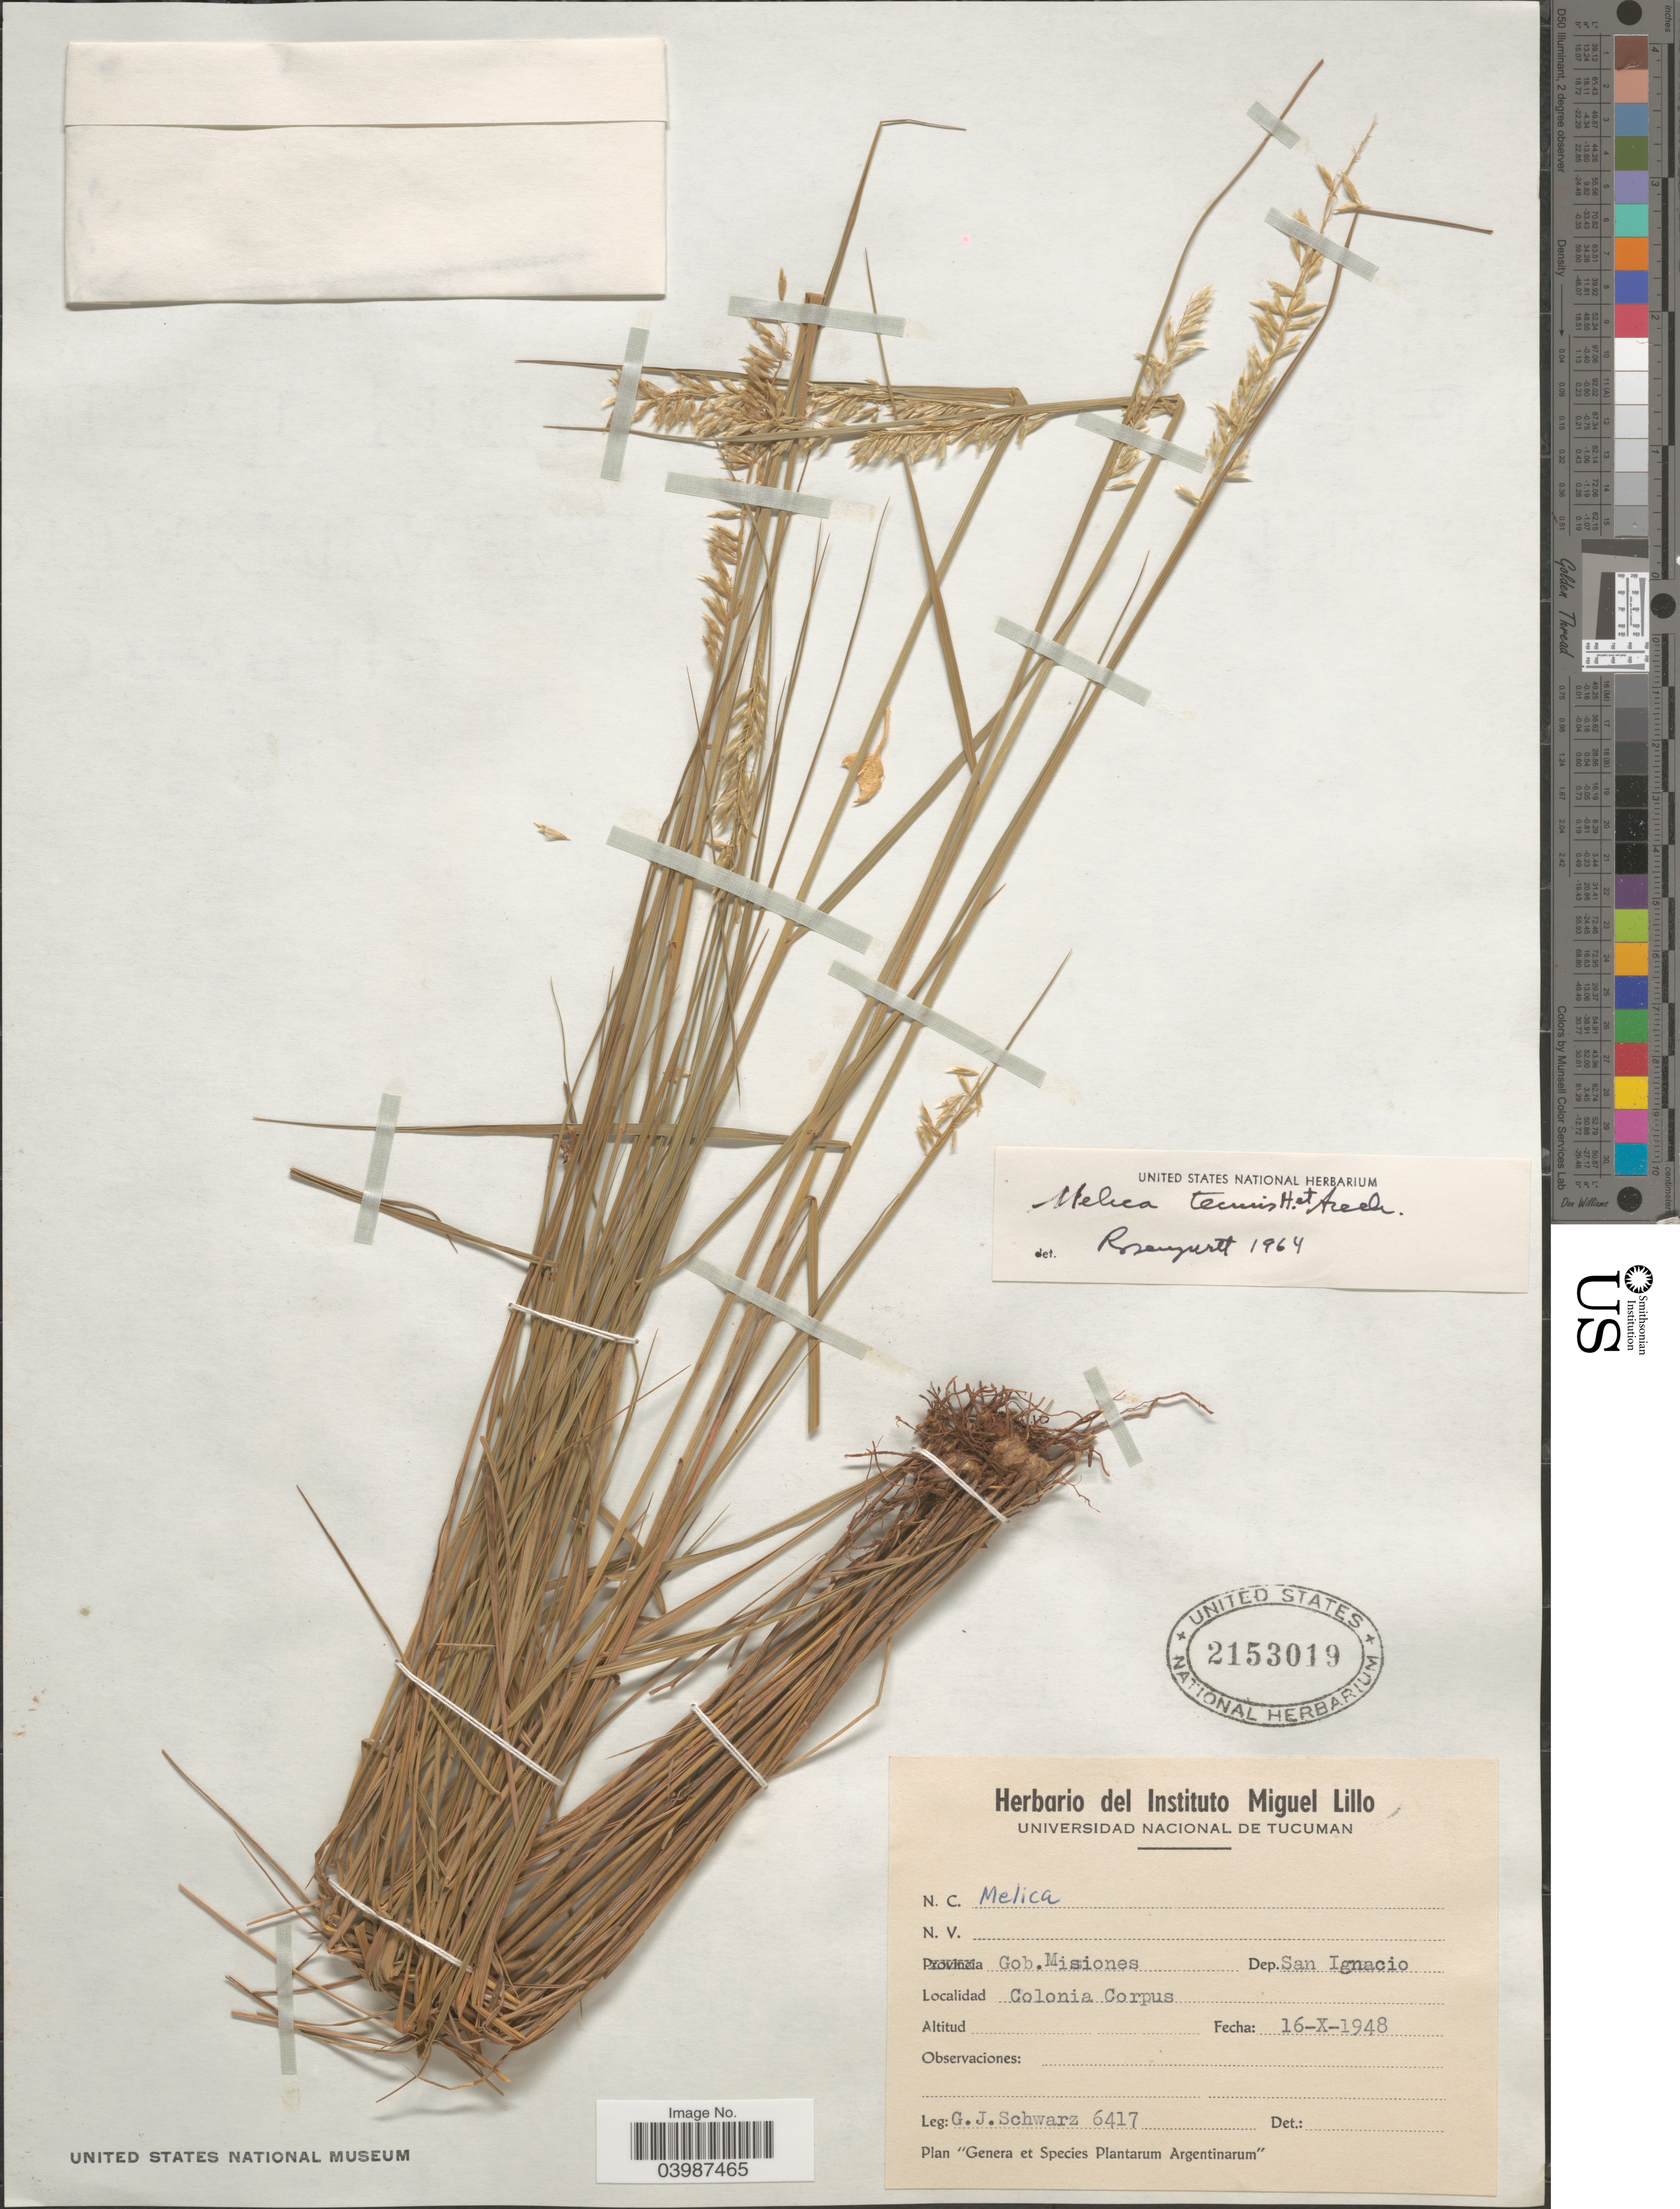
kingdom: Plantae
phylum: Tracheophyta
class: Liliopsida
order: Poales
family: Poaceae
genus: Melica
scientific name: Melica tenuis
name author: Arechav.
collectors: G. J. Schwarz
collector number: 6417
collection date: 1948-10-16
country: Argentina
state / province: Misiones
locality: Gob. Misiones. Dep. San Ignacio. Colonia Corpus.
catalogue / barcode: US 2153019